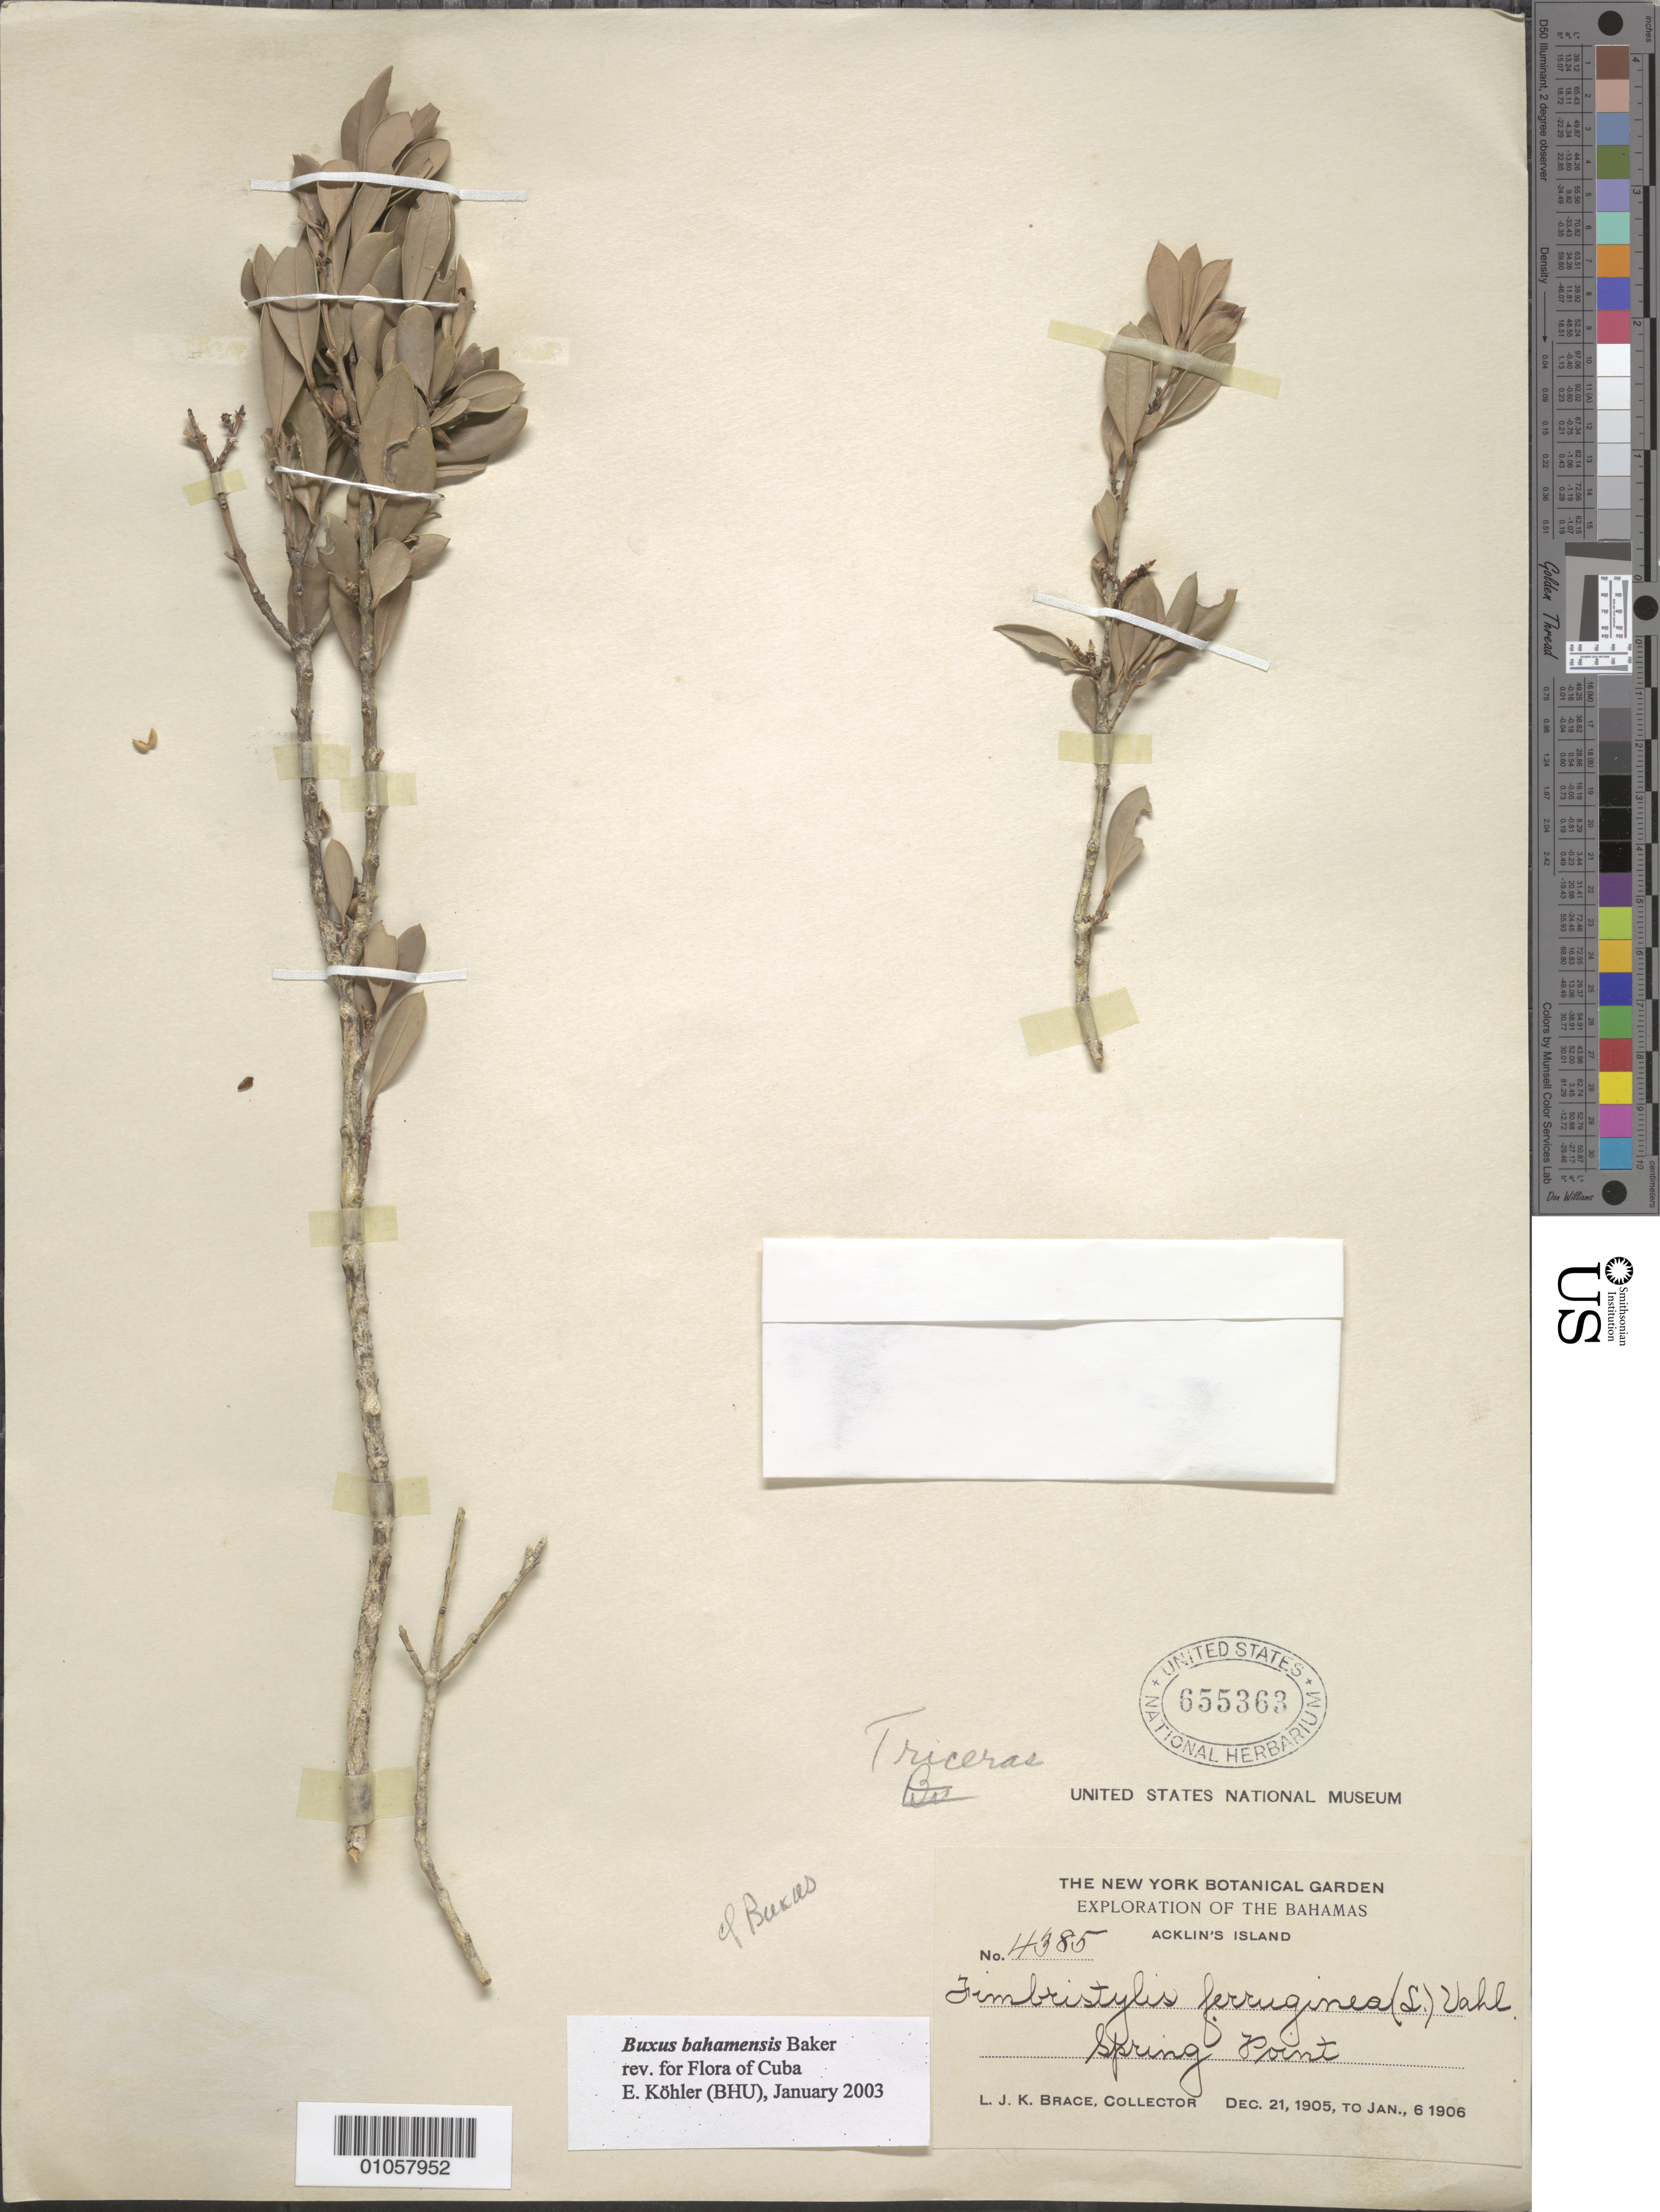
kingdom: Plantae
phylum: Tracheophyta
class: Magnoliopsida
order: Buxales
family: Buxaceae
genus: Buxus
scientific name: Buxus bahamensis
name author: Baker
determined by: Kohler, E.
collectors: L. J. K. Brace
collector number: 4385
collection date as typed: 21 Dec 1905 to 06 Jan 1906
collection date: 1905-12-21/1906-01-06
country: Bahamas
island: Acklin's I.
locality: Spring Point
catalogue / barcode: US 655363